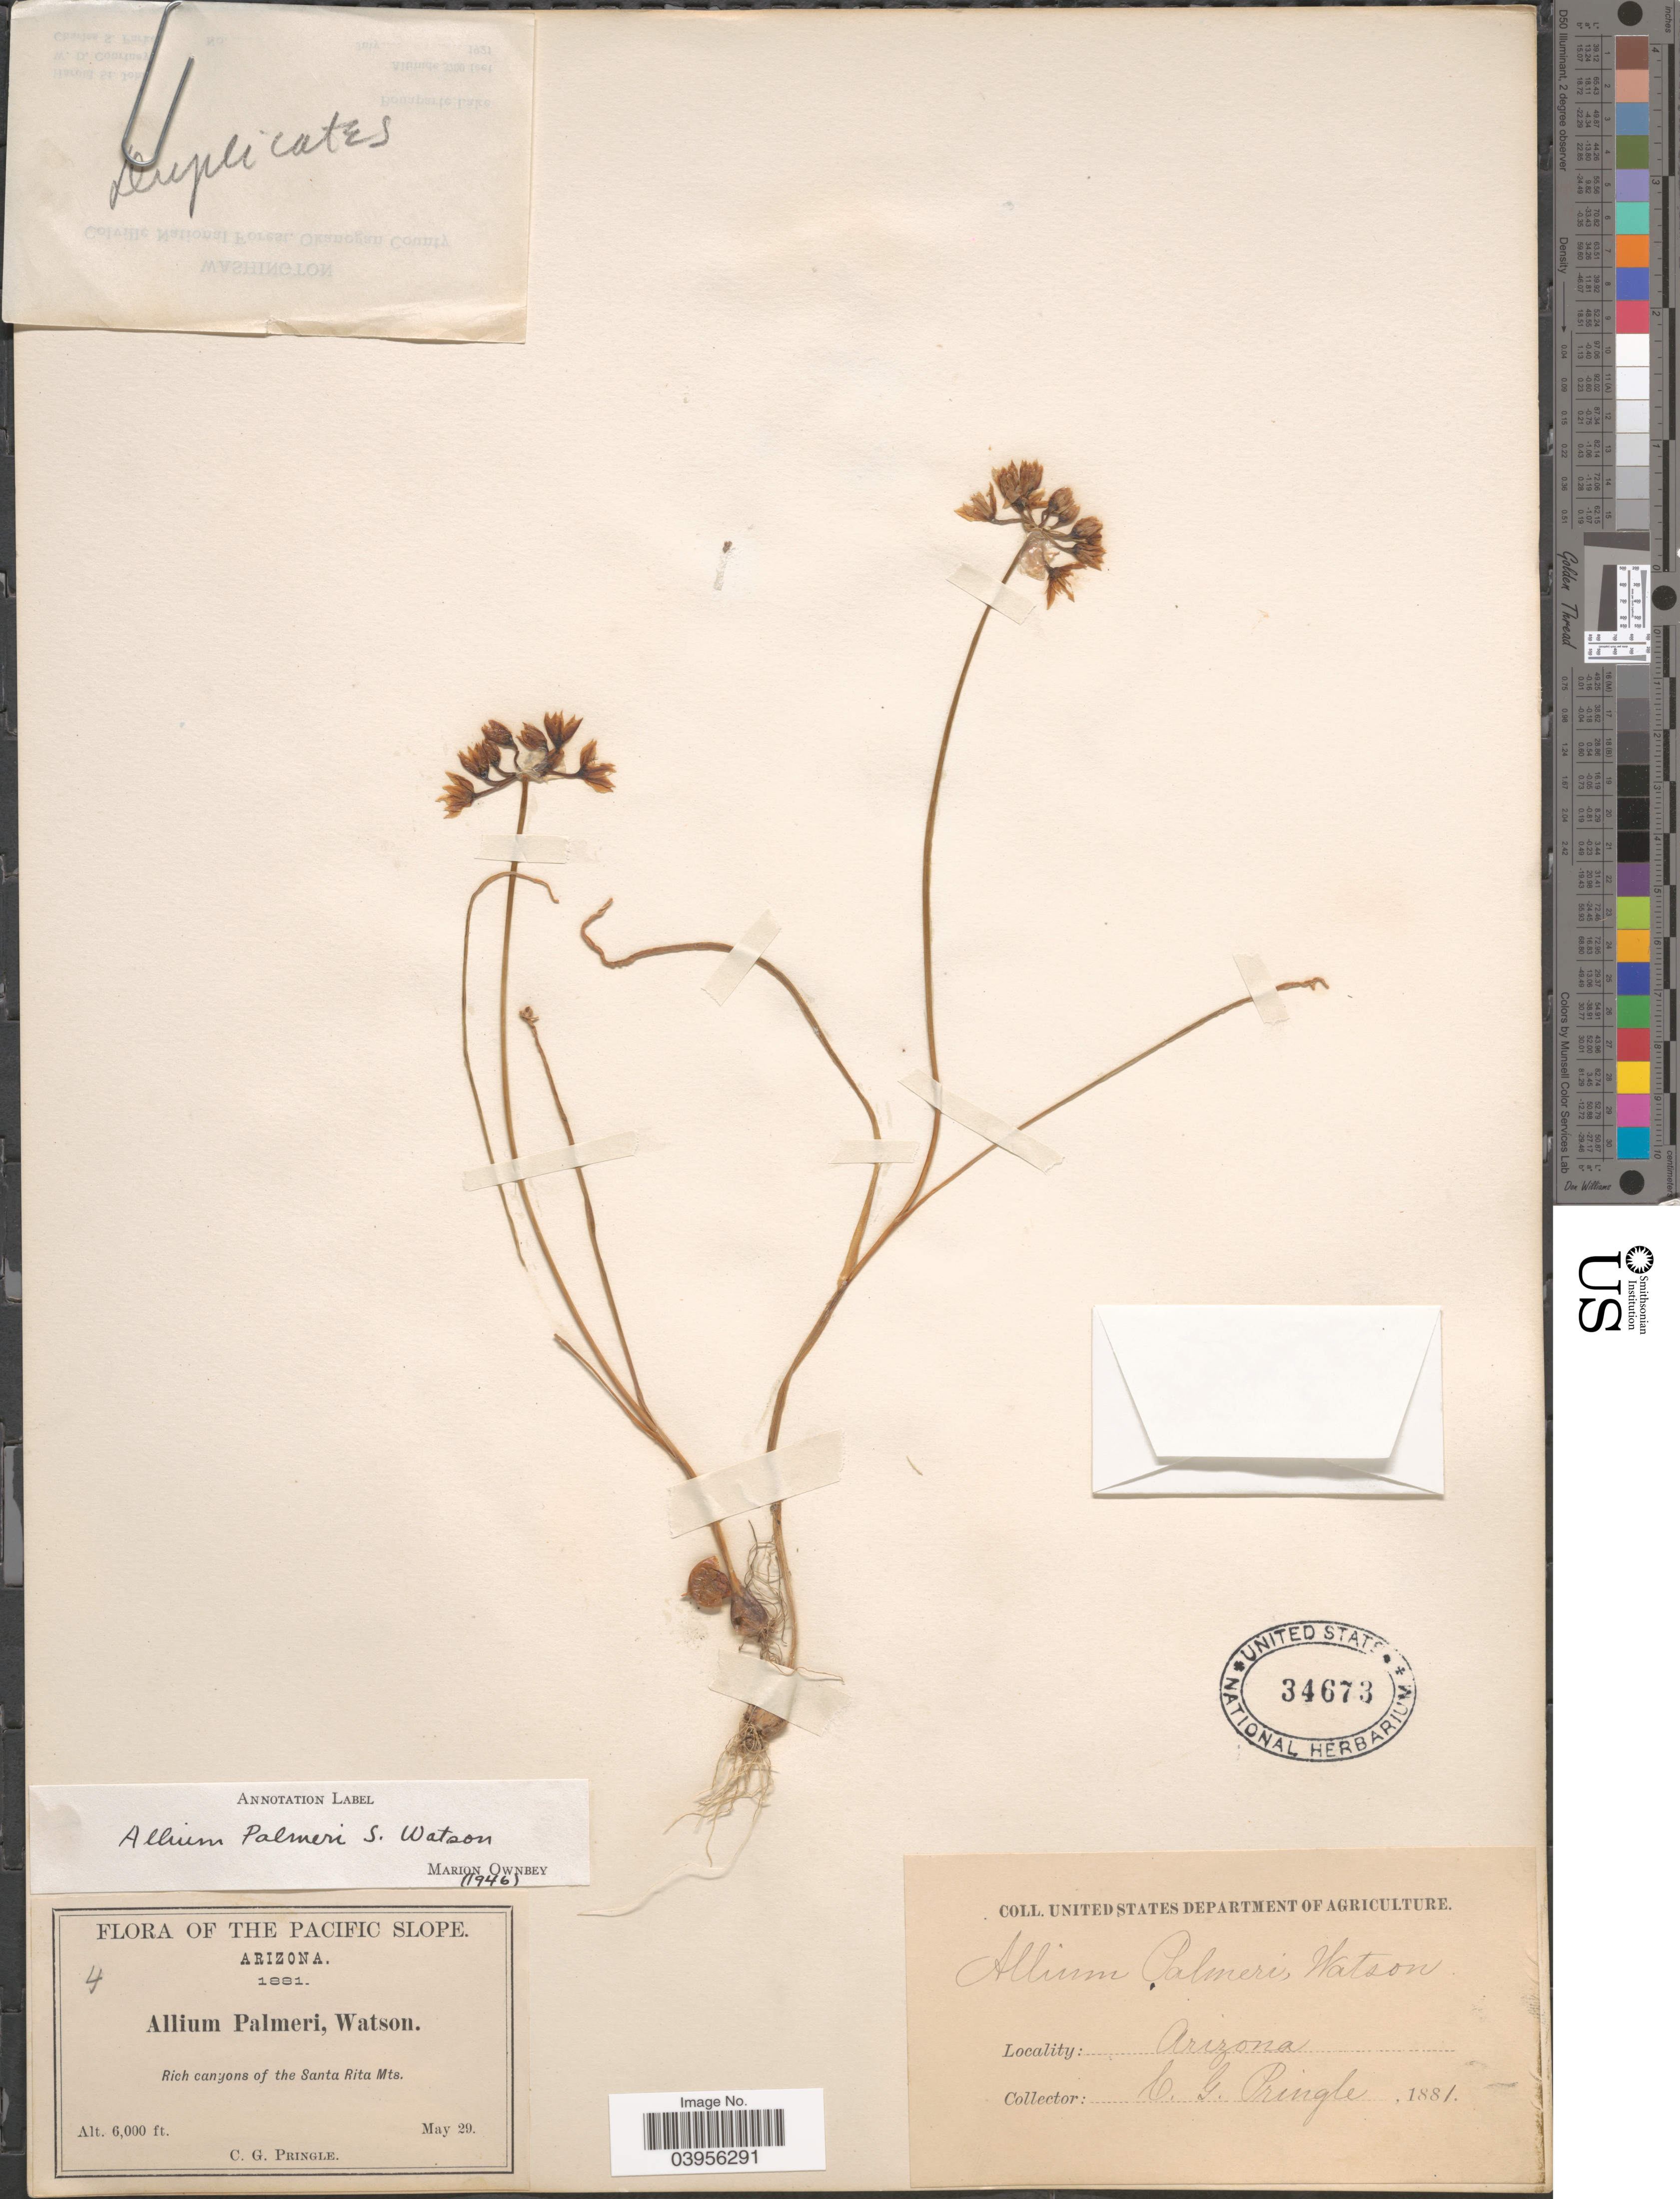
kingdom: Plantae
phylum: Tracheophyta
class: Liliopsida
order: Asparagales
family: Amaryllidaceae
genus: Allium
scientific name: Allium palmeri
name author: S. Watson in C. King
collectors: C. G. Pringle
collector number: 4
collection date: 1881-05-29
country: United States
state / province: Arizona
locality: The Pacific Slope. Rich canyons of the Santa Rita Mts.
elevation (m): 1829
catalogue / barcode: US 34673